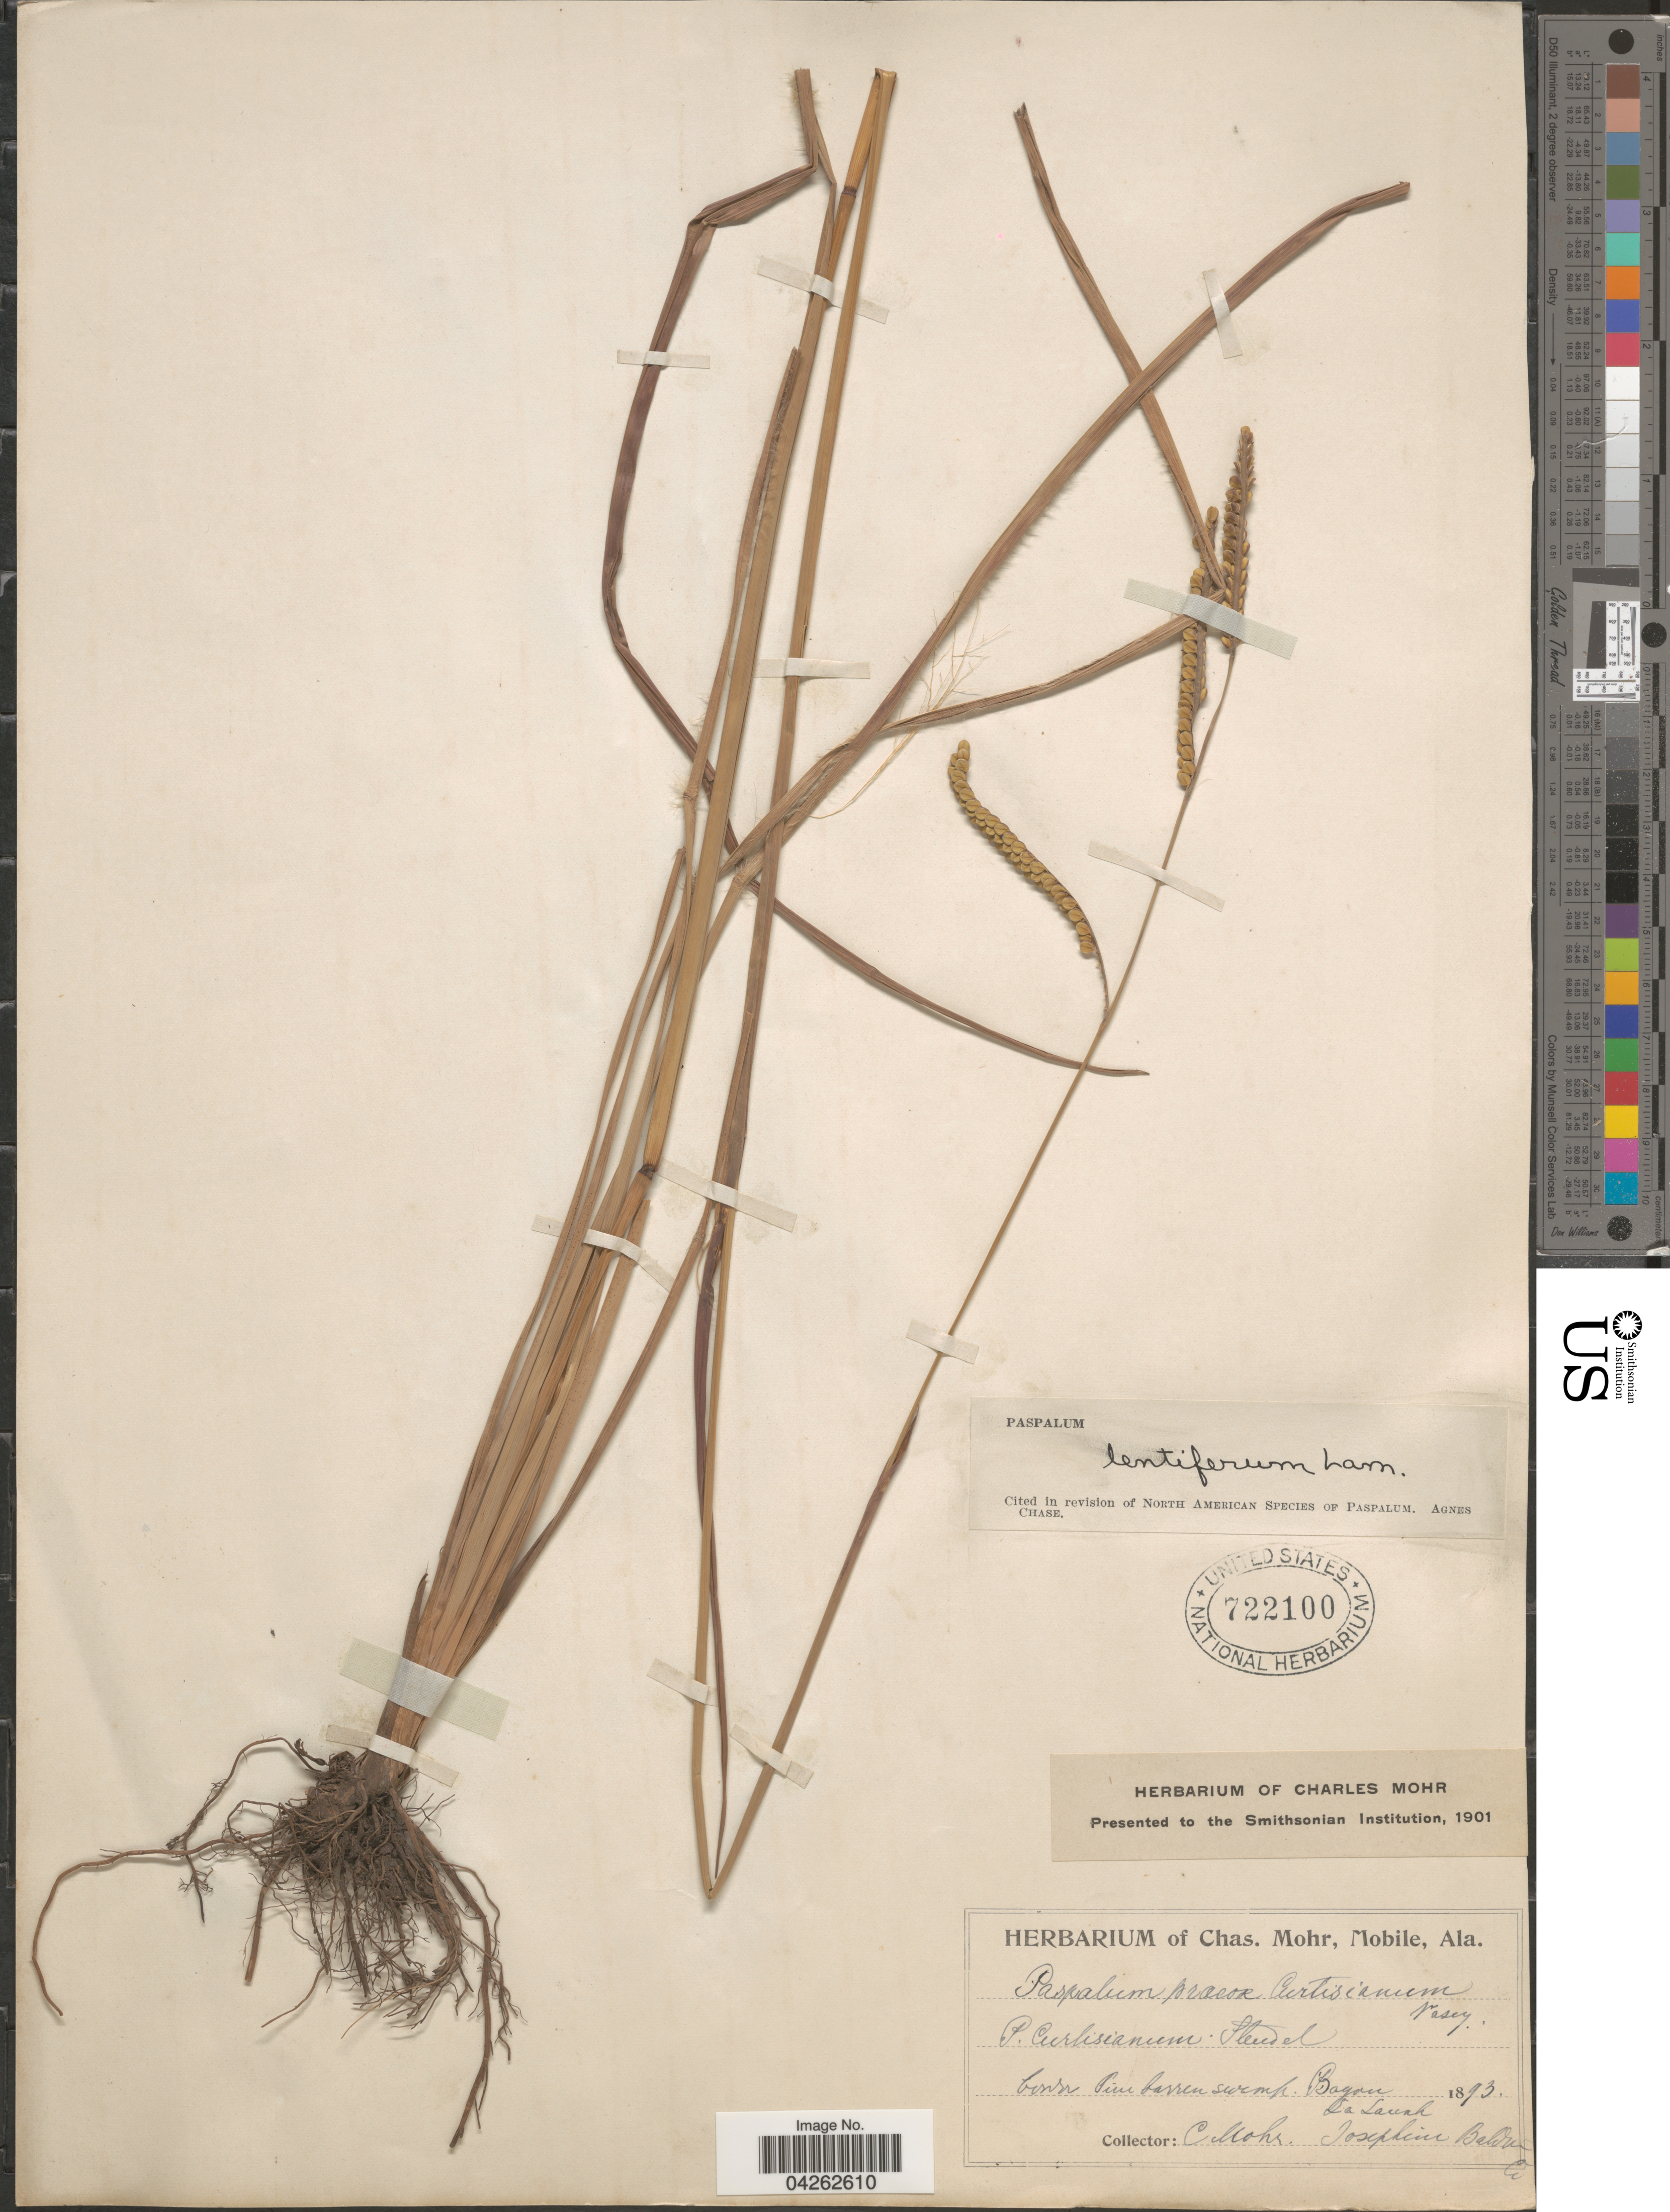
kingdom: Plantae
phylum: Tracheophyta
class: Liliopsida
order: Poales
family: Poaceae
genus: Paspalum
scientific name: Paspalum lentiferum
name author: Lam.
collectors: Mohr, C. T. (herbarium)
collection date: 1893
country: United States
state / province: Alabama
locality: Border Pine barren swamp. Bayou La Lanch. Josephine Baldwin Co.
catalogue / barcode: US 722100